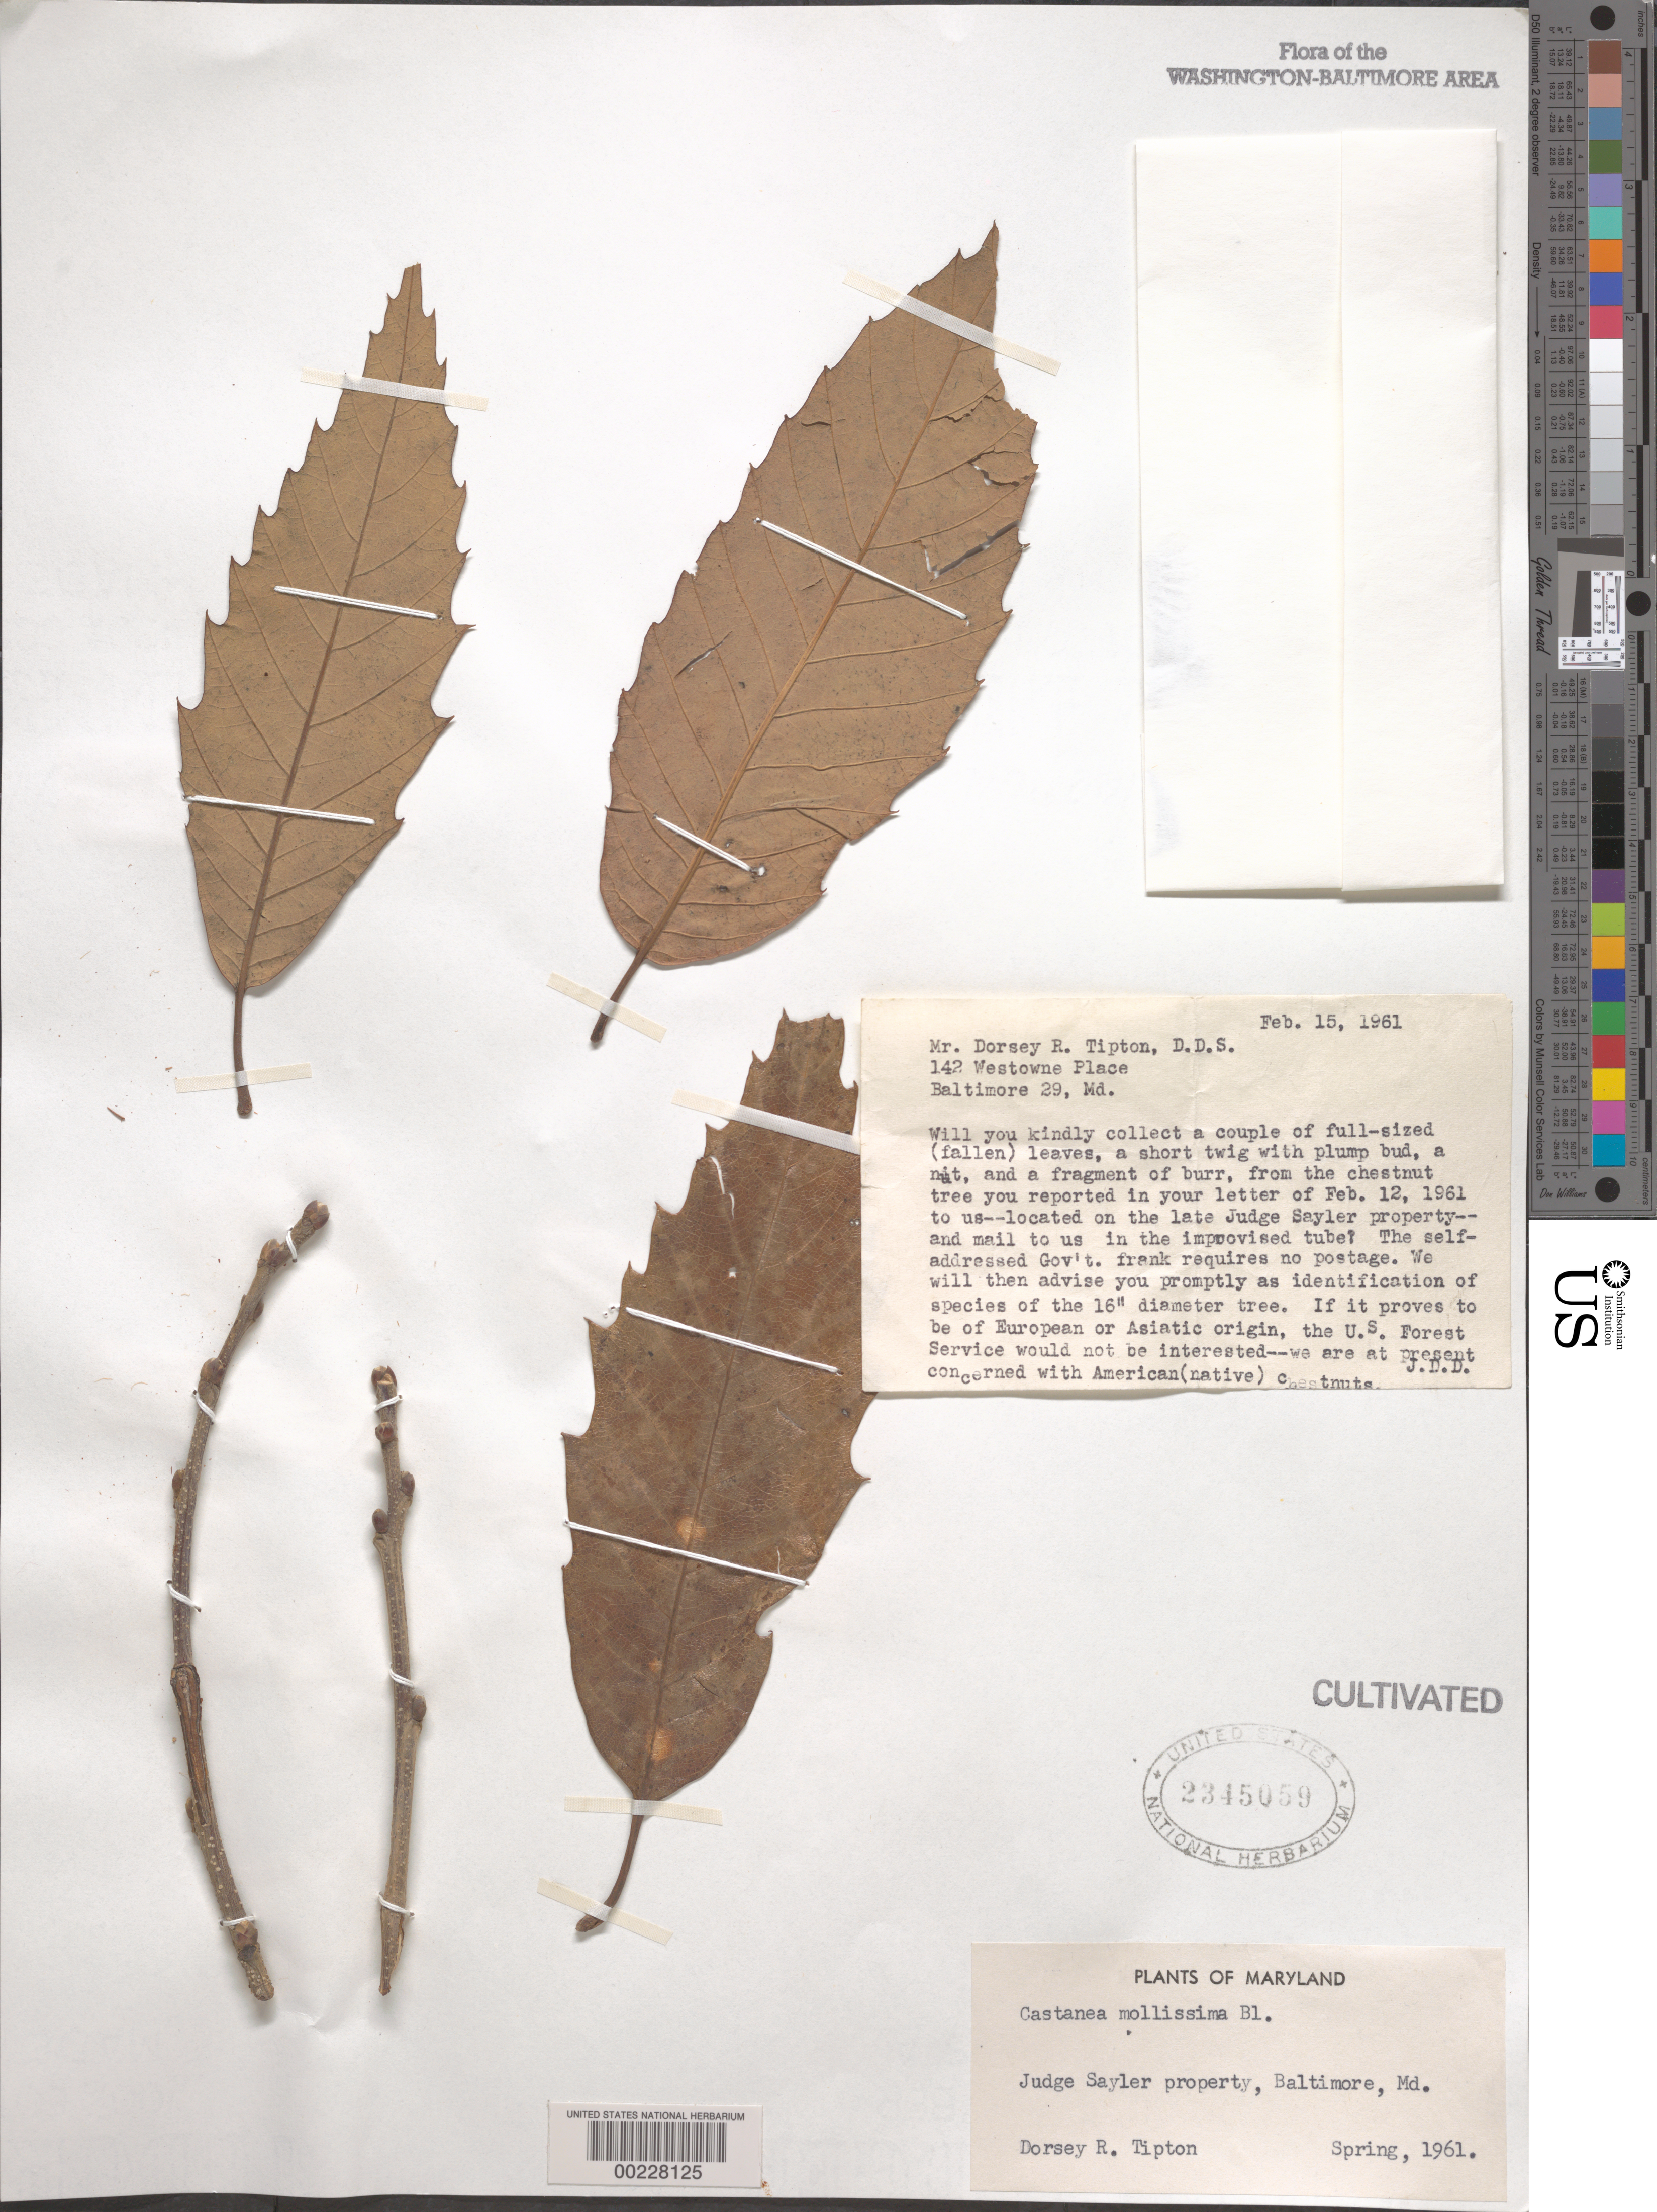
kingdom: Plantae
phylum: Tracheophyta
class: Magnoliopsida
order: Fagales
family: Fagaceae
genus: Castanea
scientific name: Castanea mollissima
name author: Blume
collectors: D. Tipton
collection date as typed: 1961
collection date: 1961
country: United States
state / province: Maryland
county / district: City of Baltimore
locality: Baltimore, late Judge Sayler Property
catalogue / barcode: US 2345059